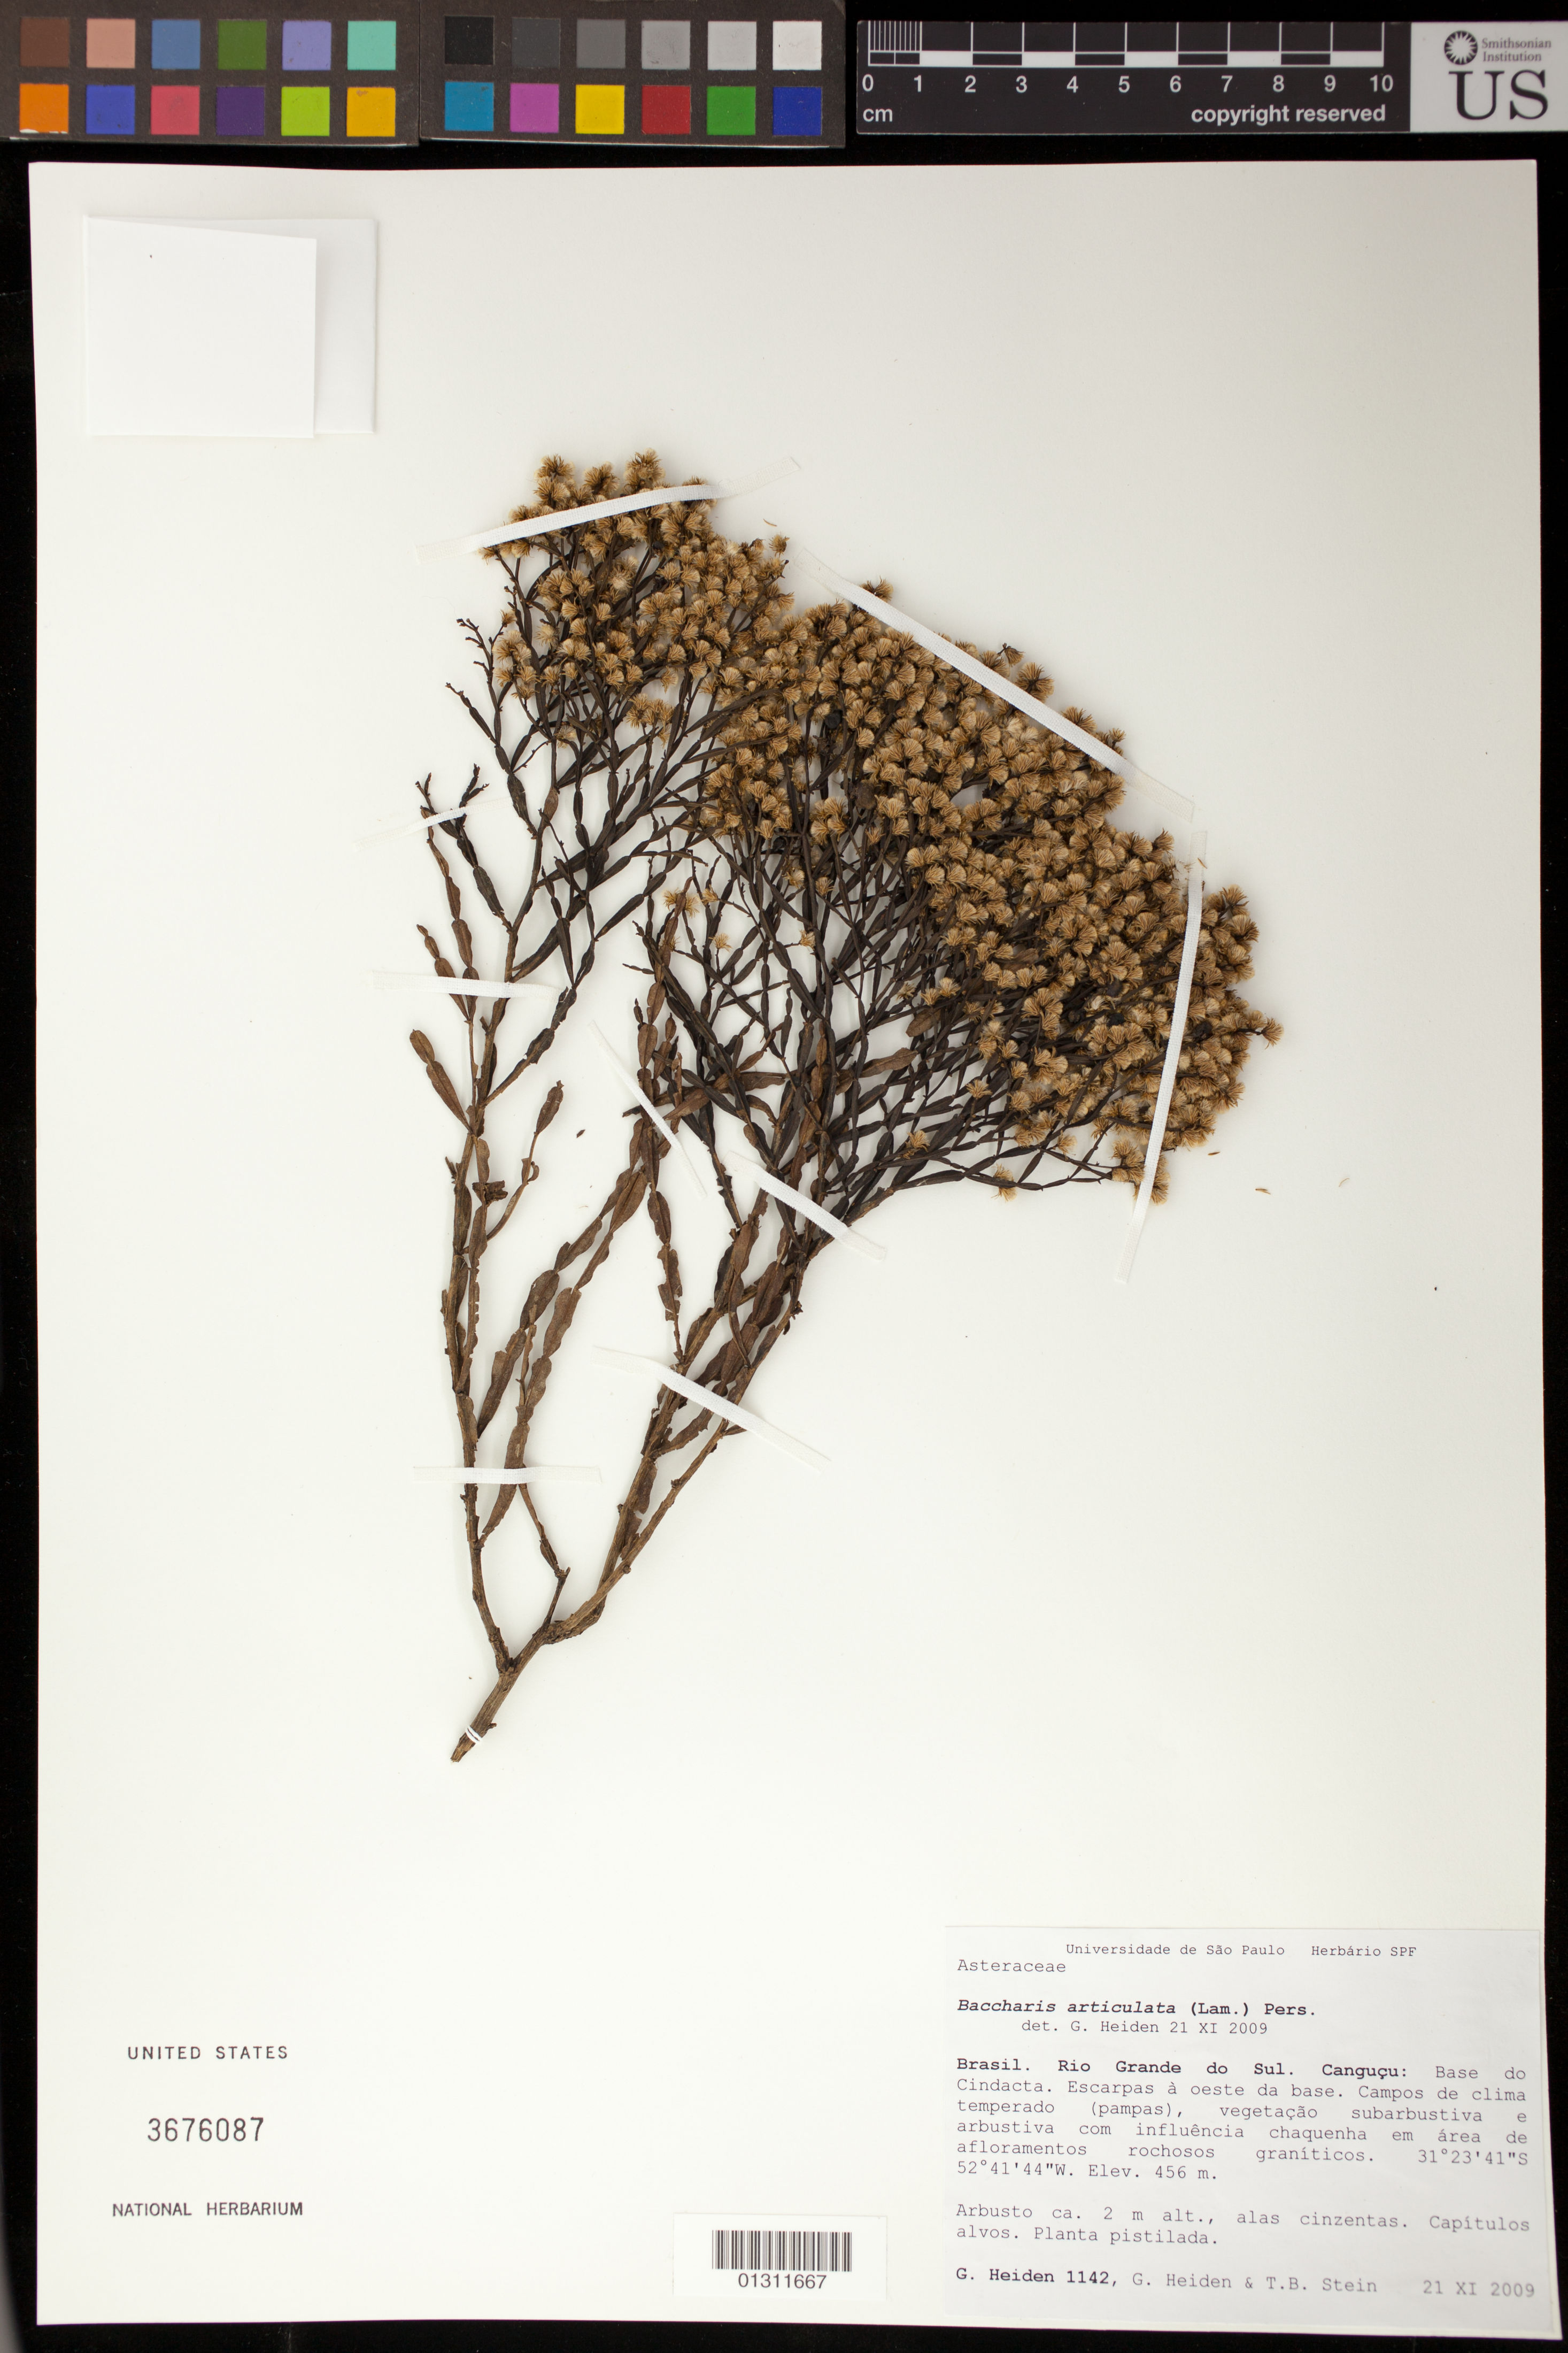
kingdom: Plantae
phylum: Tracheophyta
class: Magnoliopsida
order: Asterales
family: Asteraceae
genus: Baccharis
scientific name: Baccharis articulata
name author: (Lam.) Pers.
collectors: G. Heiden & T. Stein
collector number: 1142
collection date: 2009-11-21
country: Brazil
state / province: Rio Grande do Sul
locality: Cangucu: Base do Cindacta.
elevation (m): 456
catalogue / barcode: US 3676087